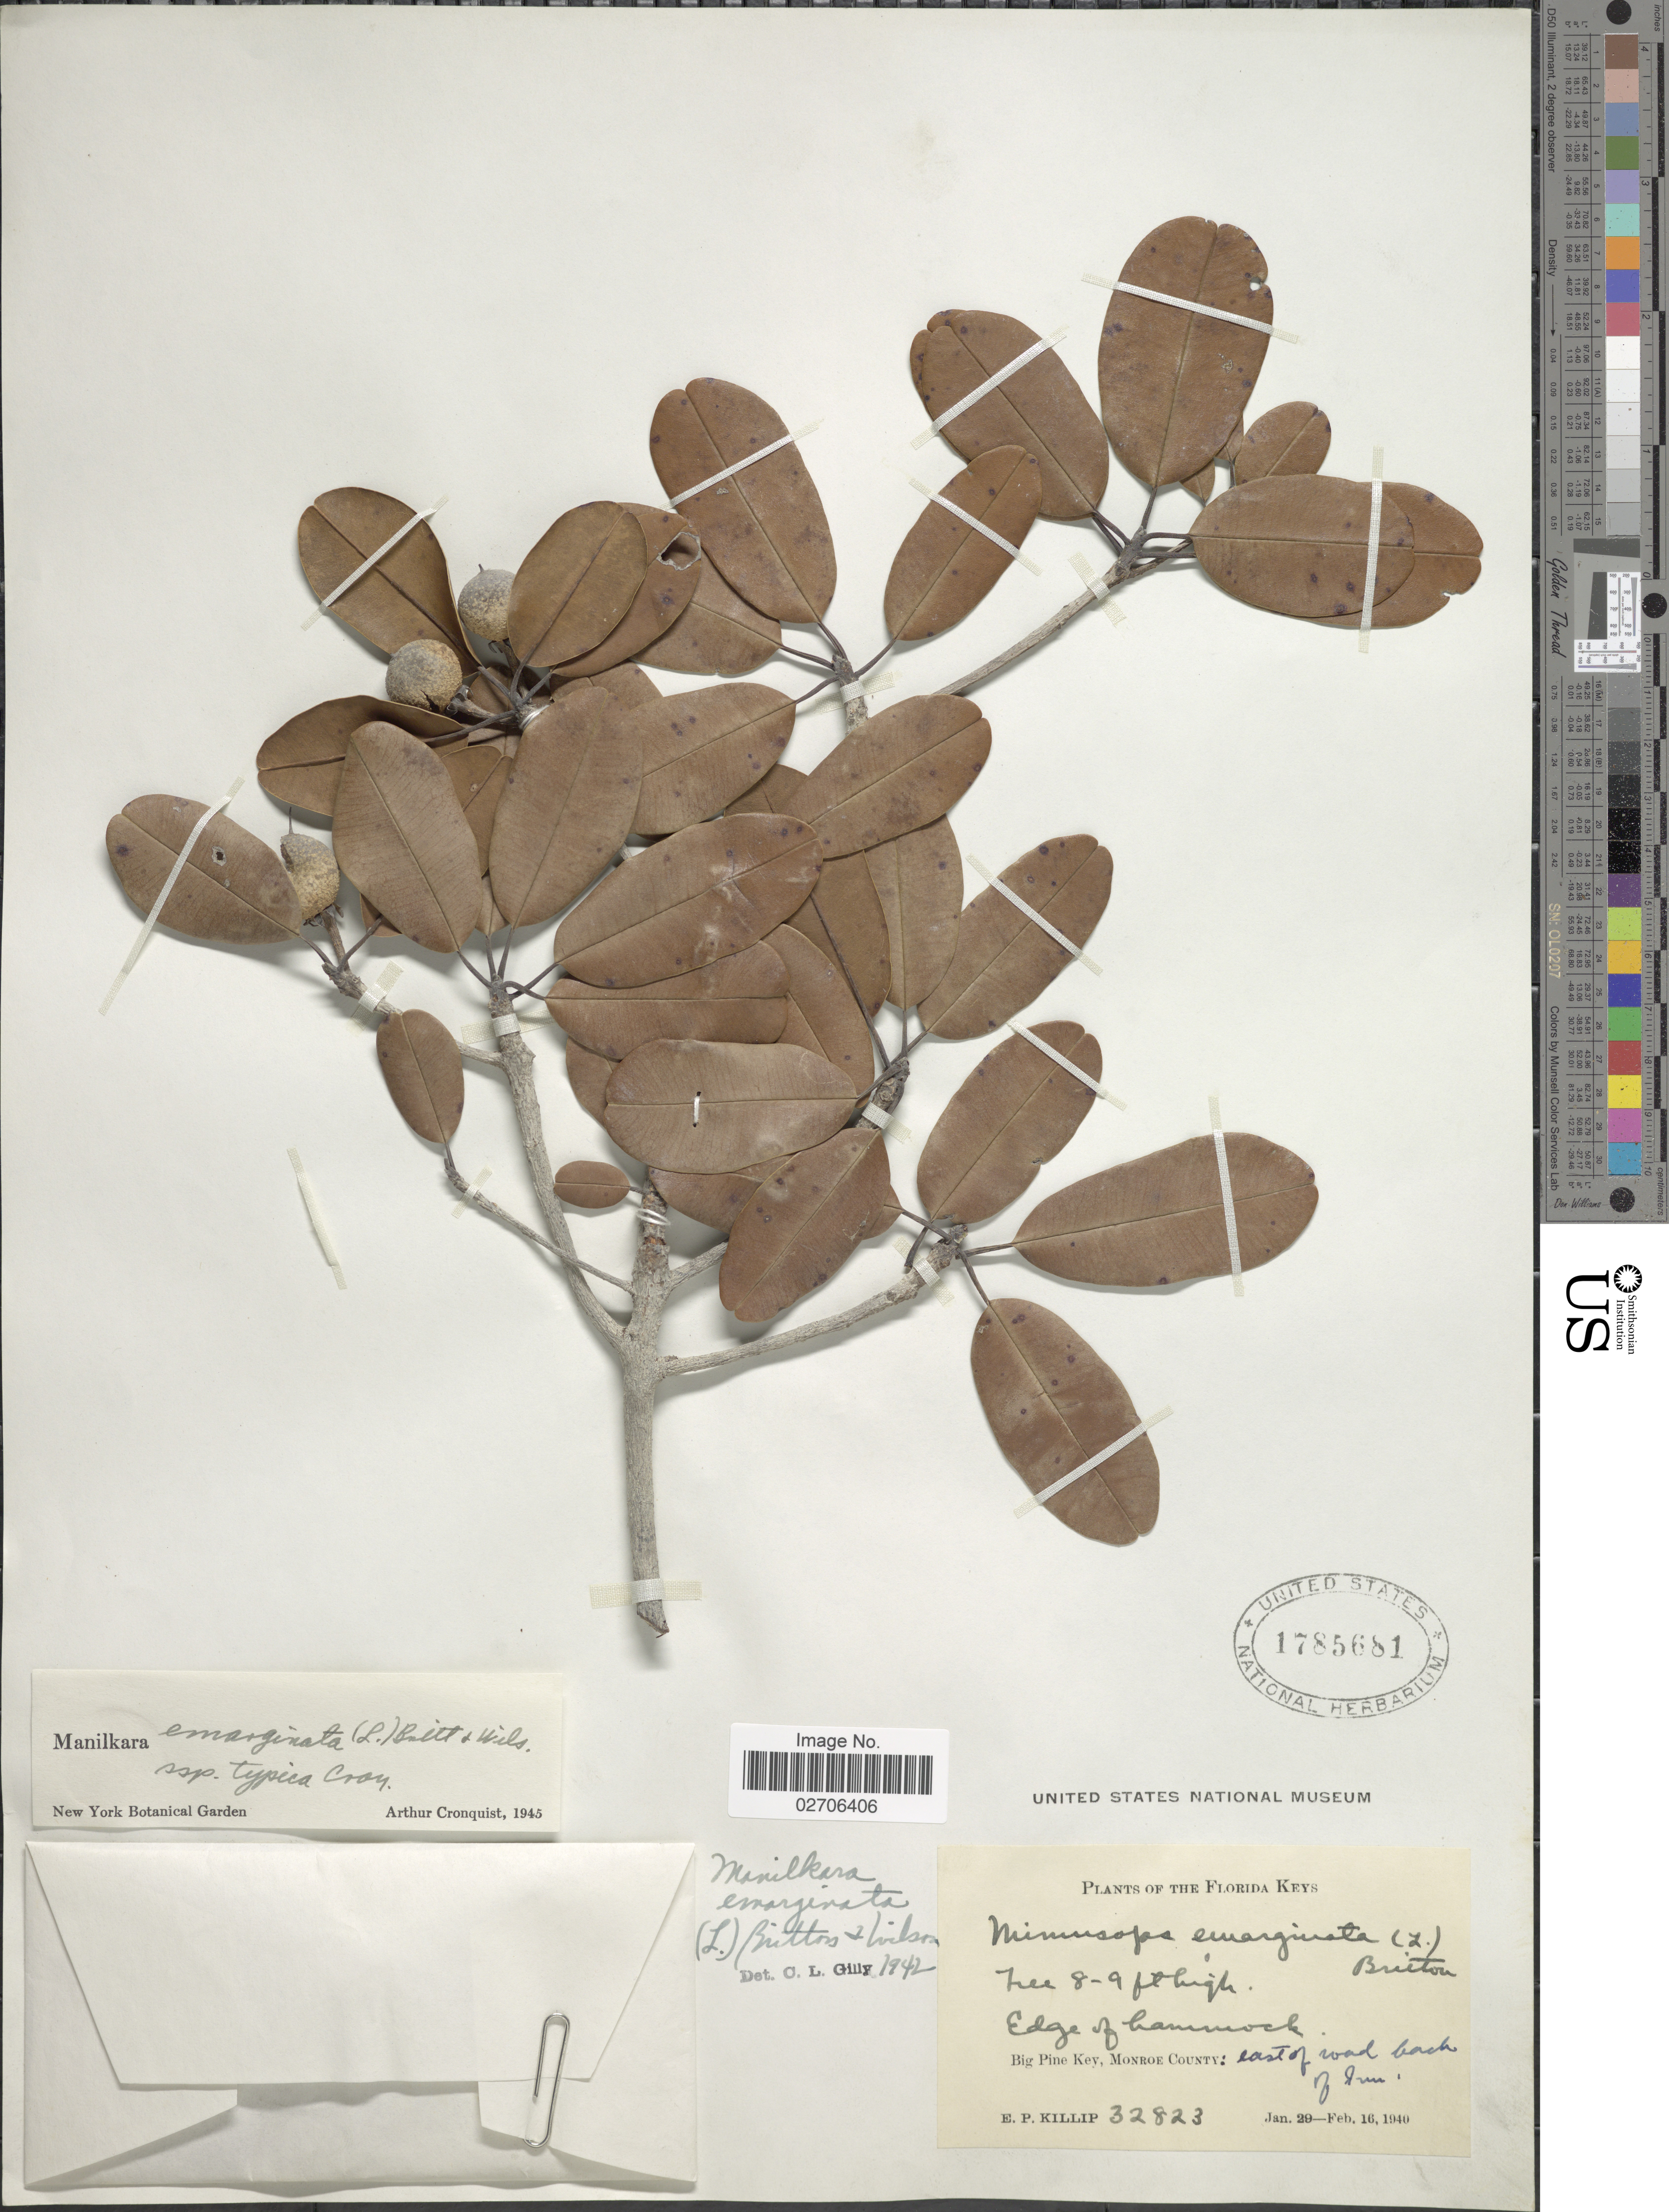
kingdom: Plantae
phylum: Tracheophyta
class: Magnoliopsida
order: Ericales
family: Sapotaceae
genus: Manilkara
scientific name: Manilkara emarginata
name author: (L.) Britton & P. Wilson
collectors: E. P. Killip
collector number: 32823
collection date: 1940-01-29/1940-02-16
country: United States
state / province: Florida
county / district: Monroe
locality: The Florida Keys: Edge of hammock, Big Pine Key, Monroe County: east of road back of inn.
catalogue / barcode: US 1785681